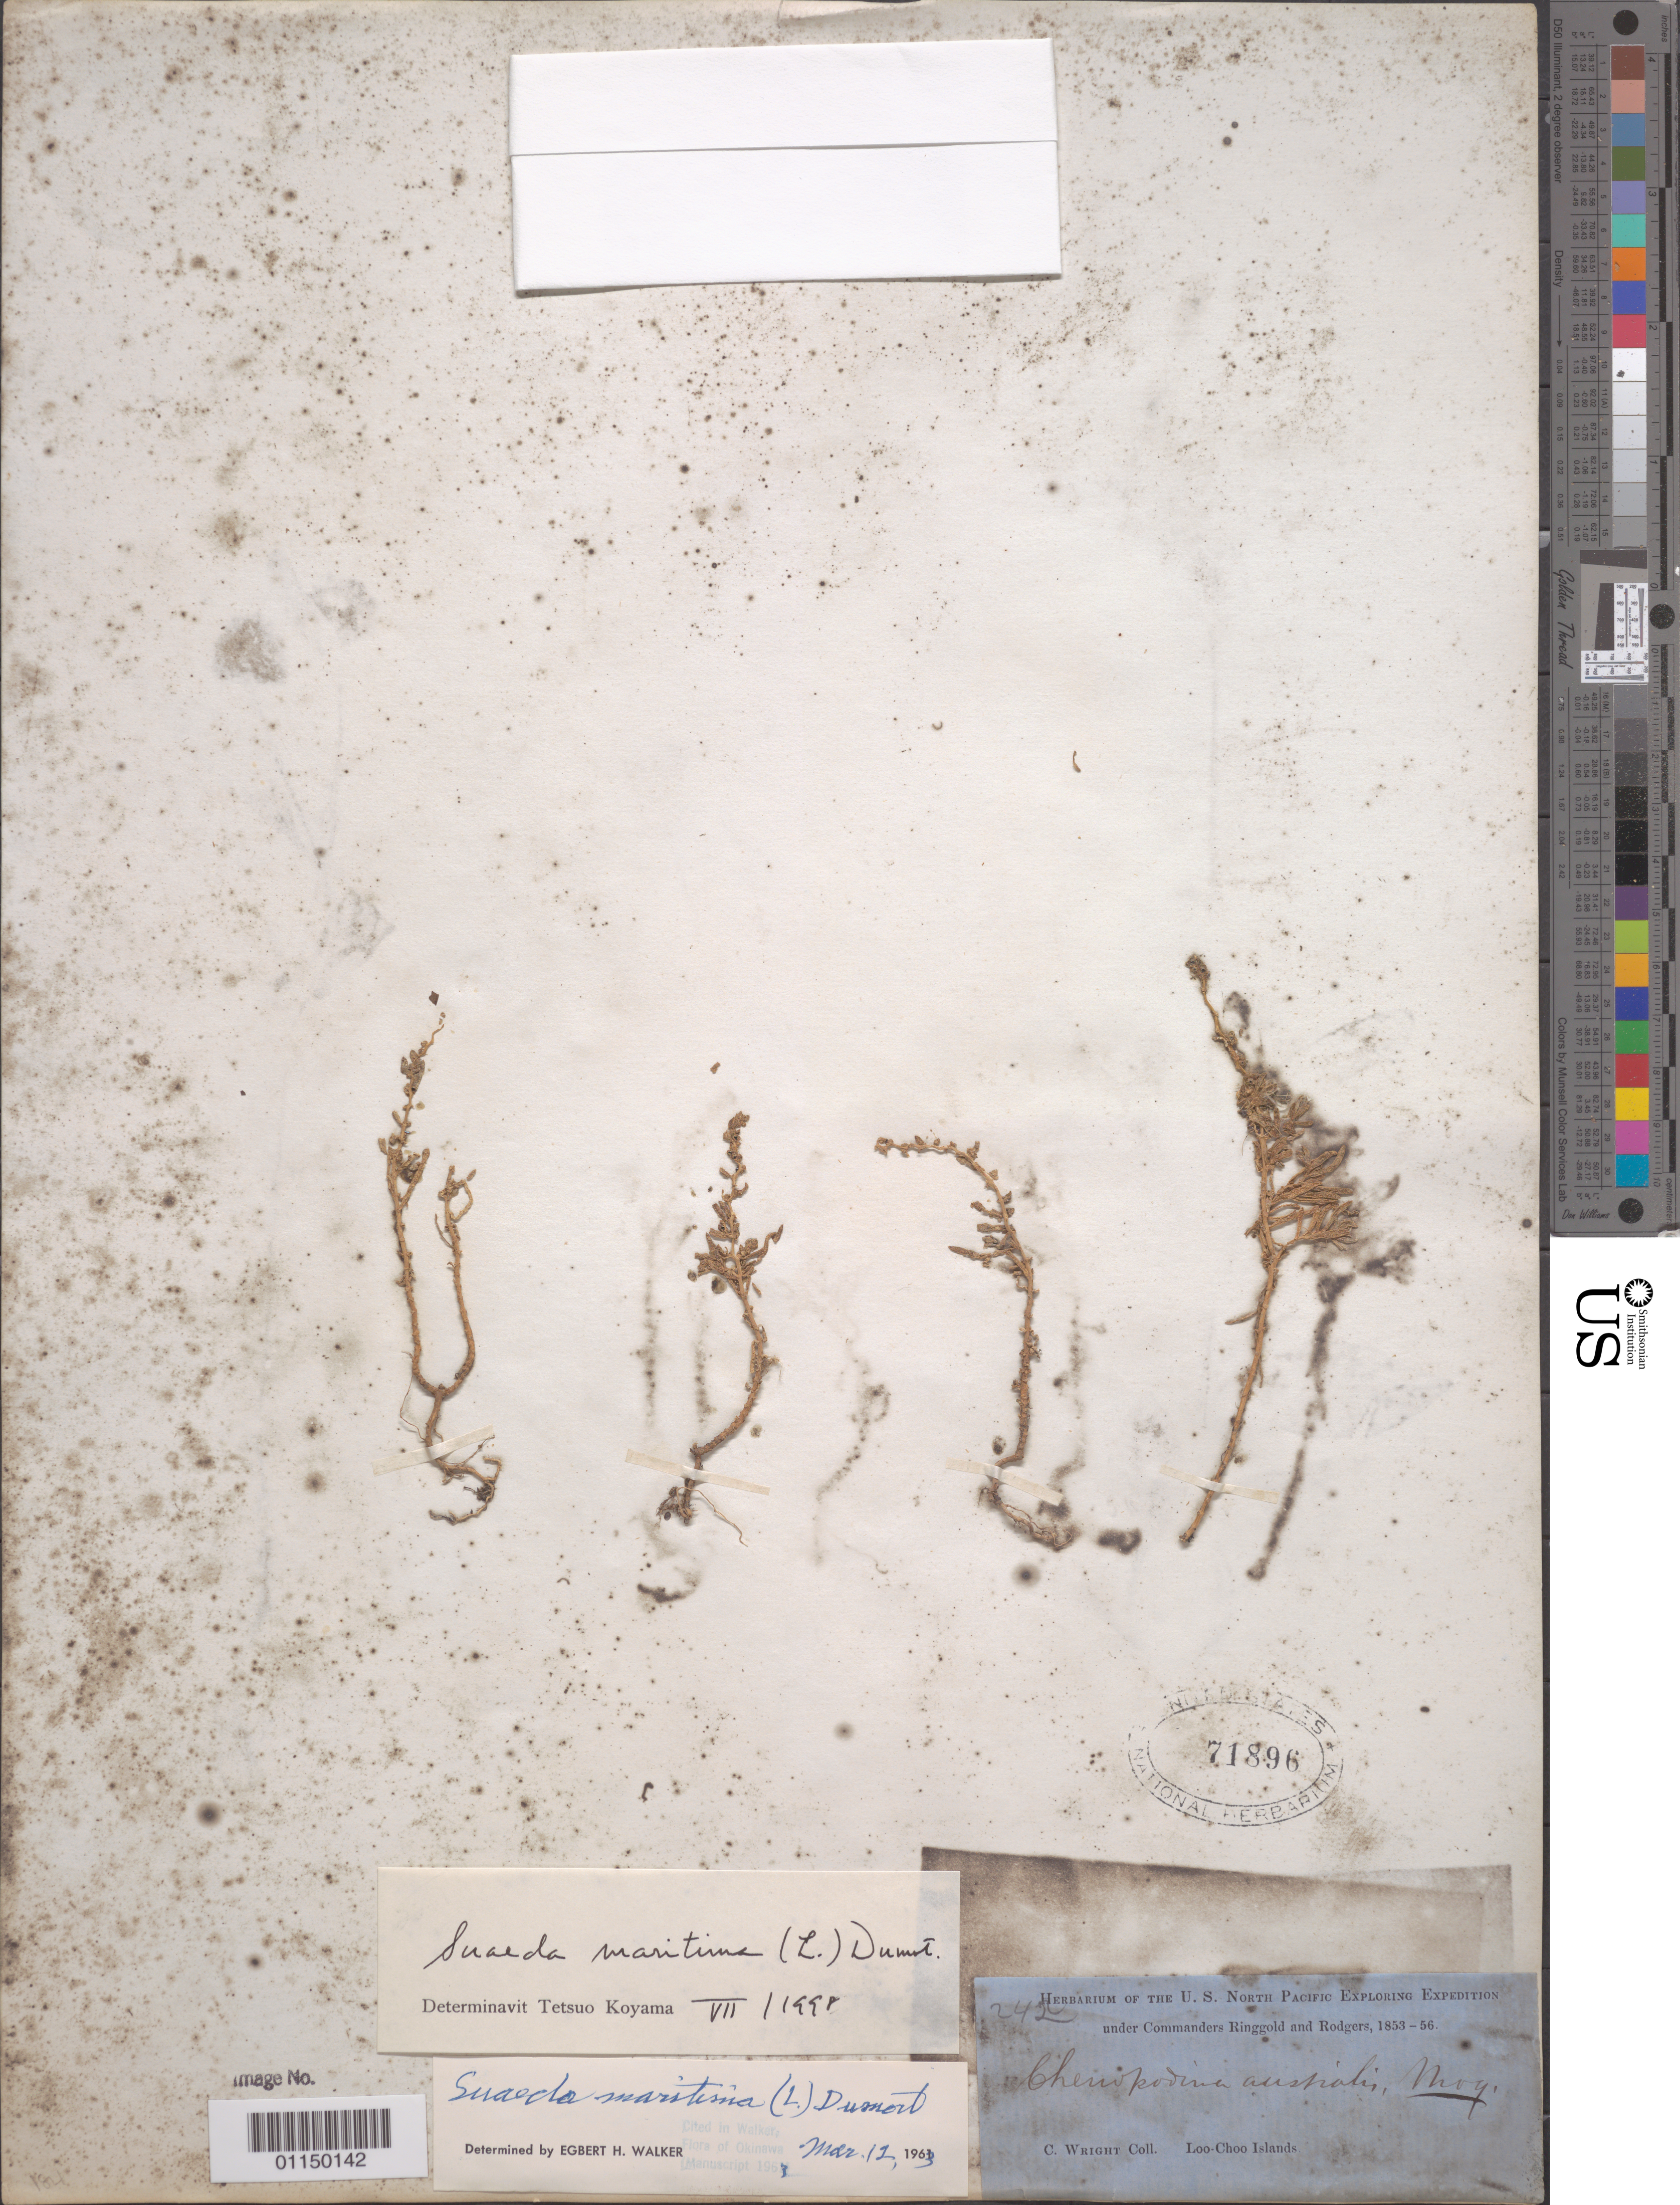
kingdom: Plantae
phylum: Tracheophyta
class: Magnoliopsida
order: Caryophyllales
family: Amaranthaceae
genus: Suaeda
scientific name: Suaeda maritima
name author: (L.) Dumort.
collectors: C. Wright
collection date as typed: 1853 to -- --- 1856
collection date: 1853/1856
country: Japan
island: Ryukyu Islands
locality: Loo Choo Islands.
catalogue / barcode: US 71896